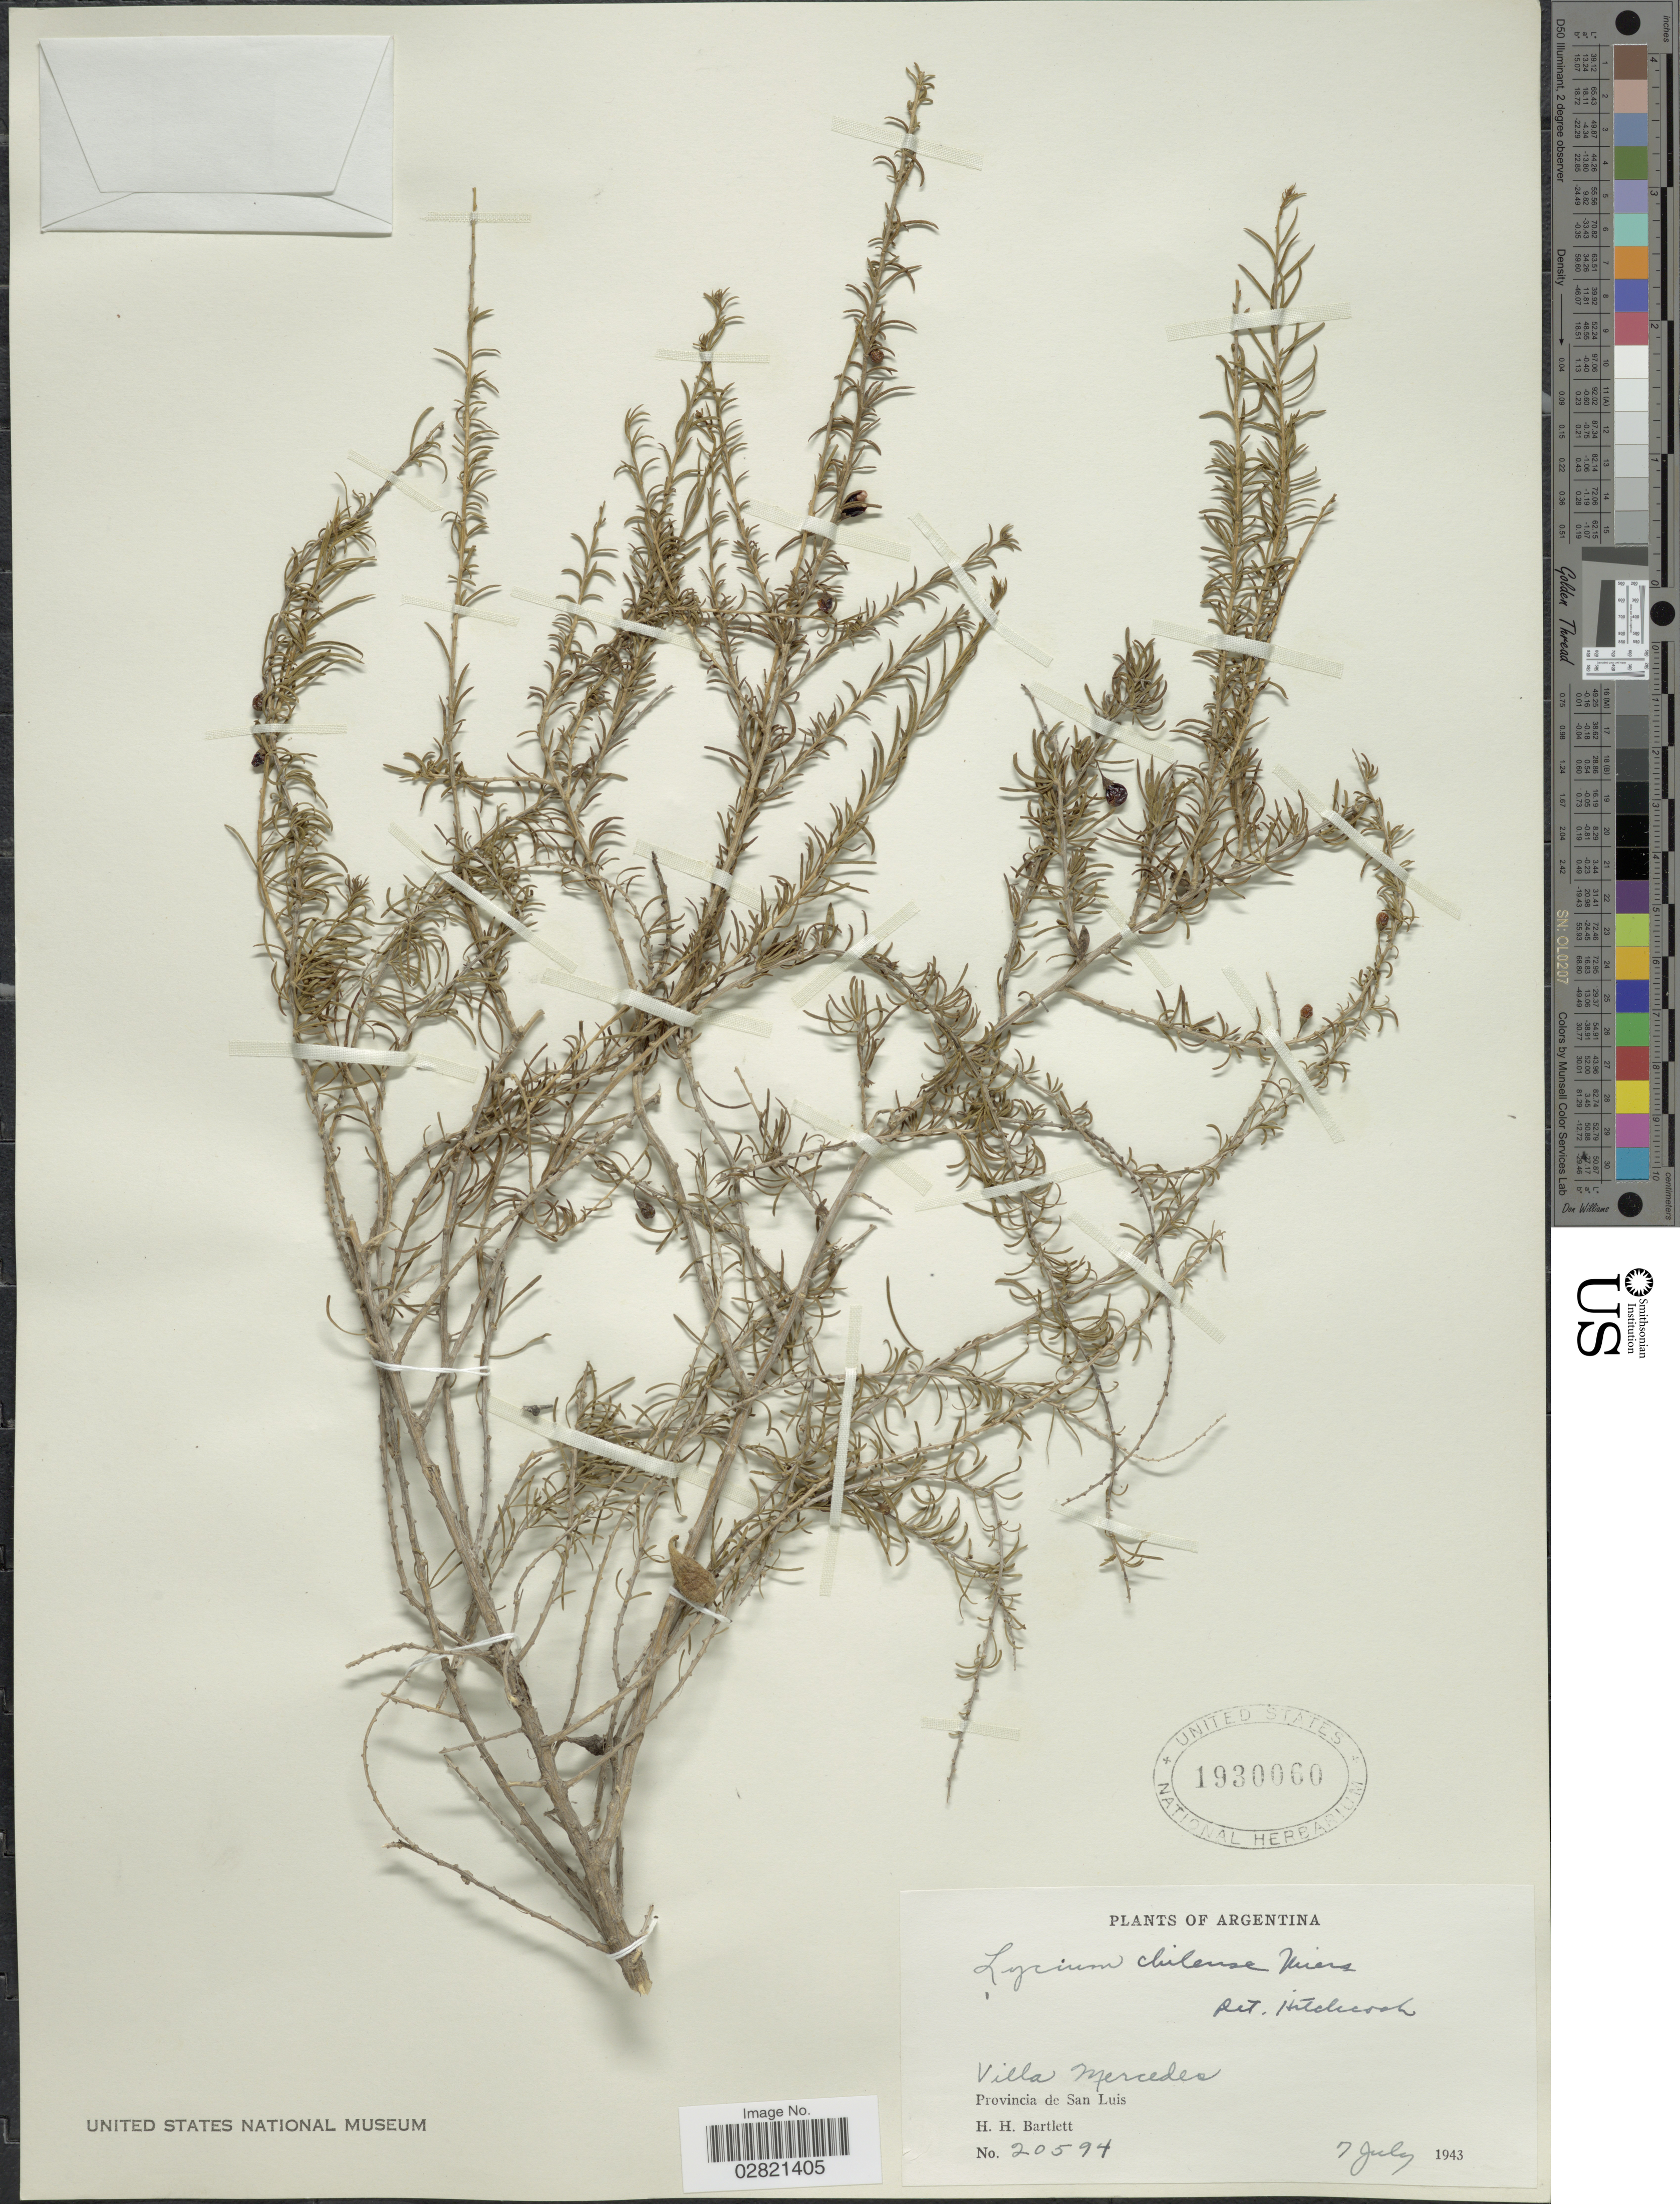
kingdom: Plantae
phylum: Tracheophyta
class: Magnoliopsida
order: Solanales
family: Solanaceae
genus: Lycium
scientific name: Lycium chilense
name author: Bertero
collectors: H. H. Bartlett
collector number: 20594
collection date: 1943-07-07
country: Argentina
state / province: San Luis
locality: Villa Mercedes. Provincia de San Luis.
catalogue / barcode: US 1930060